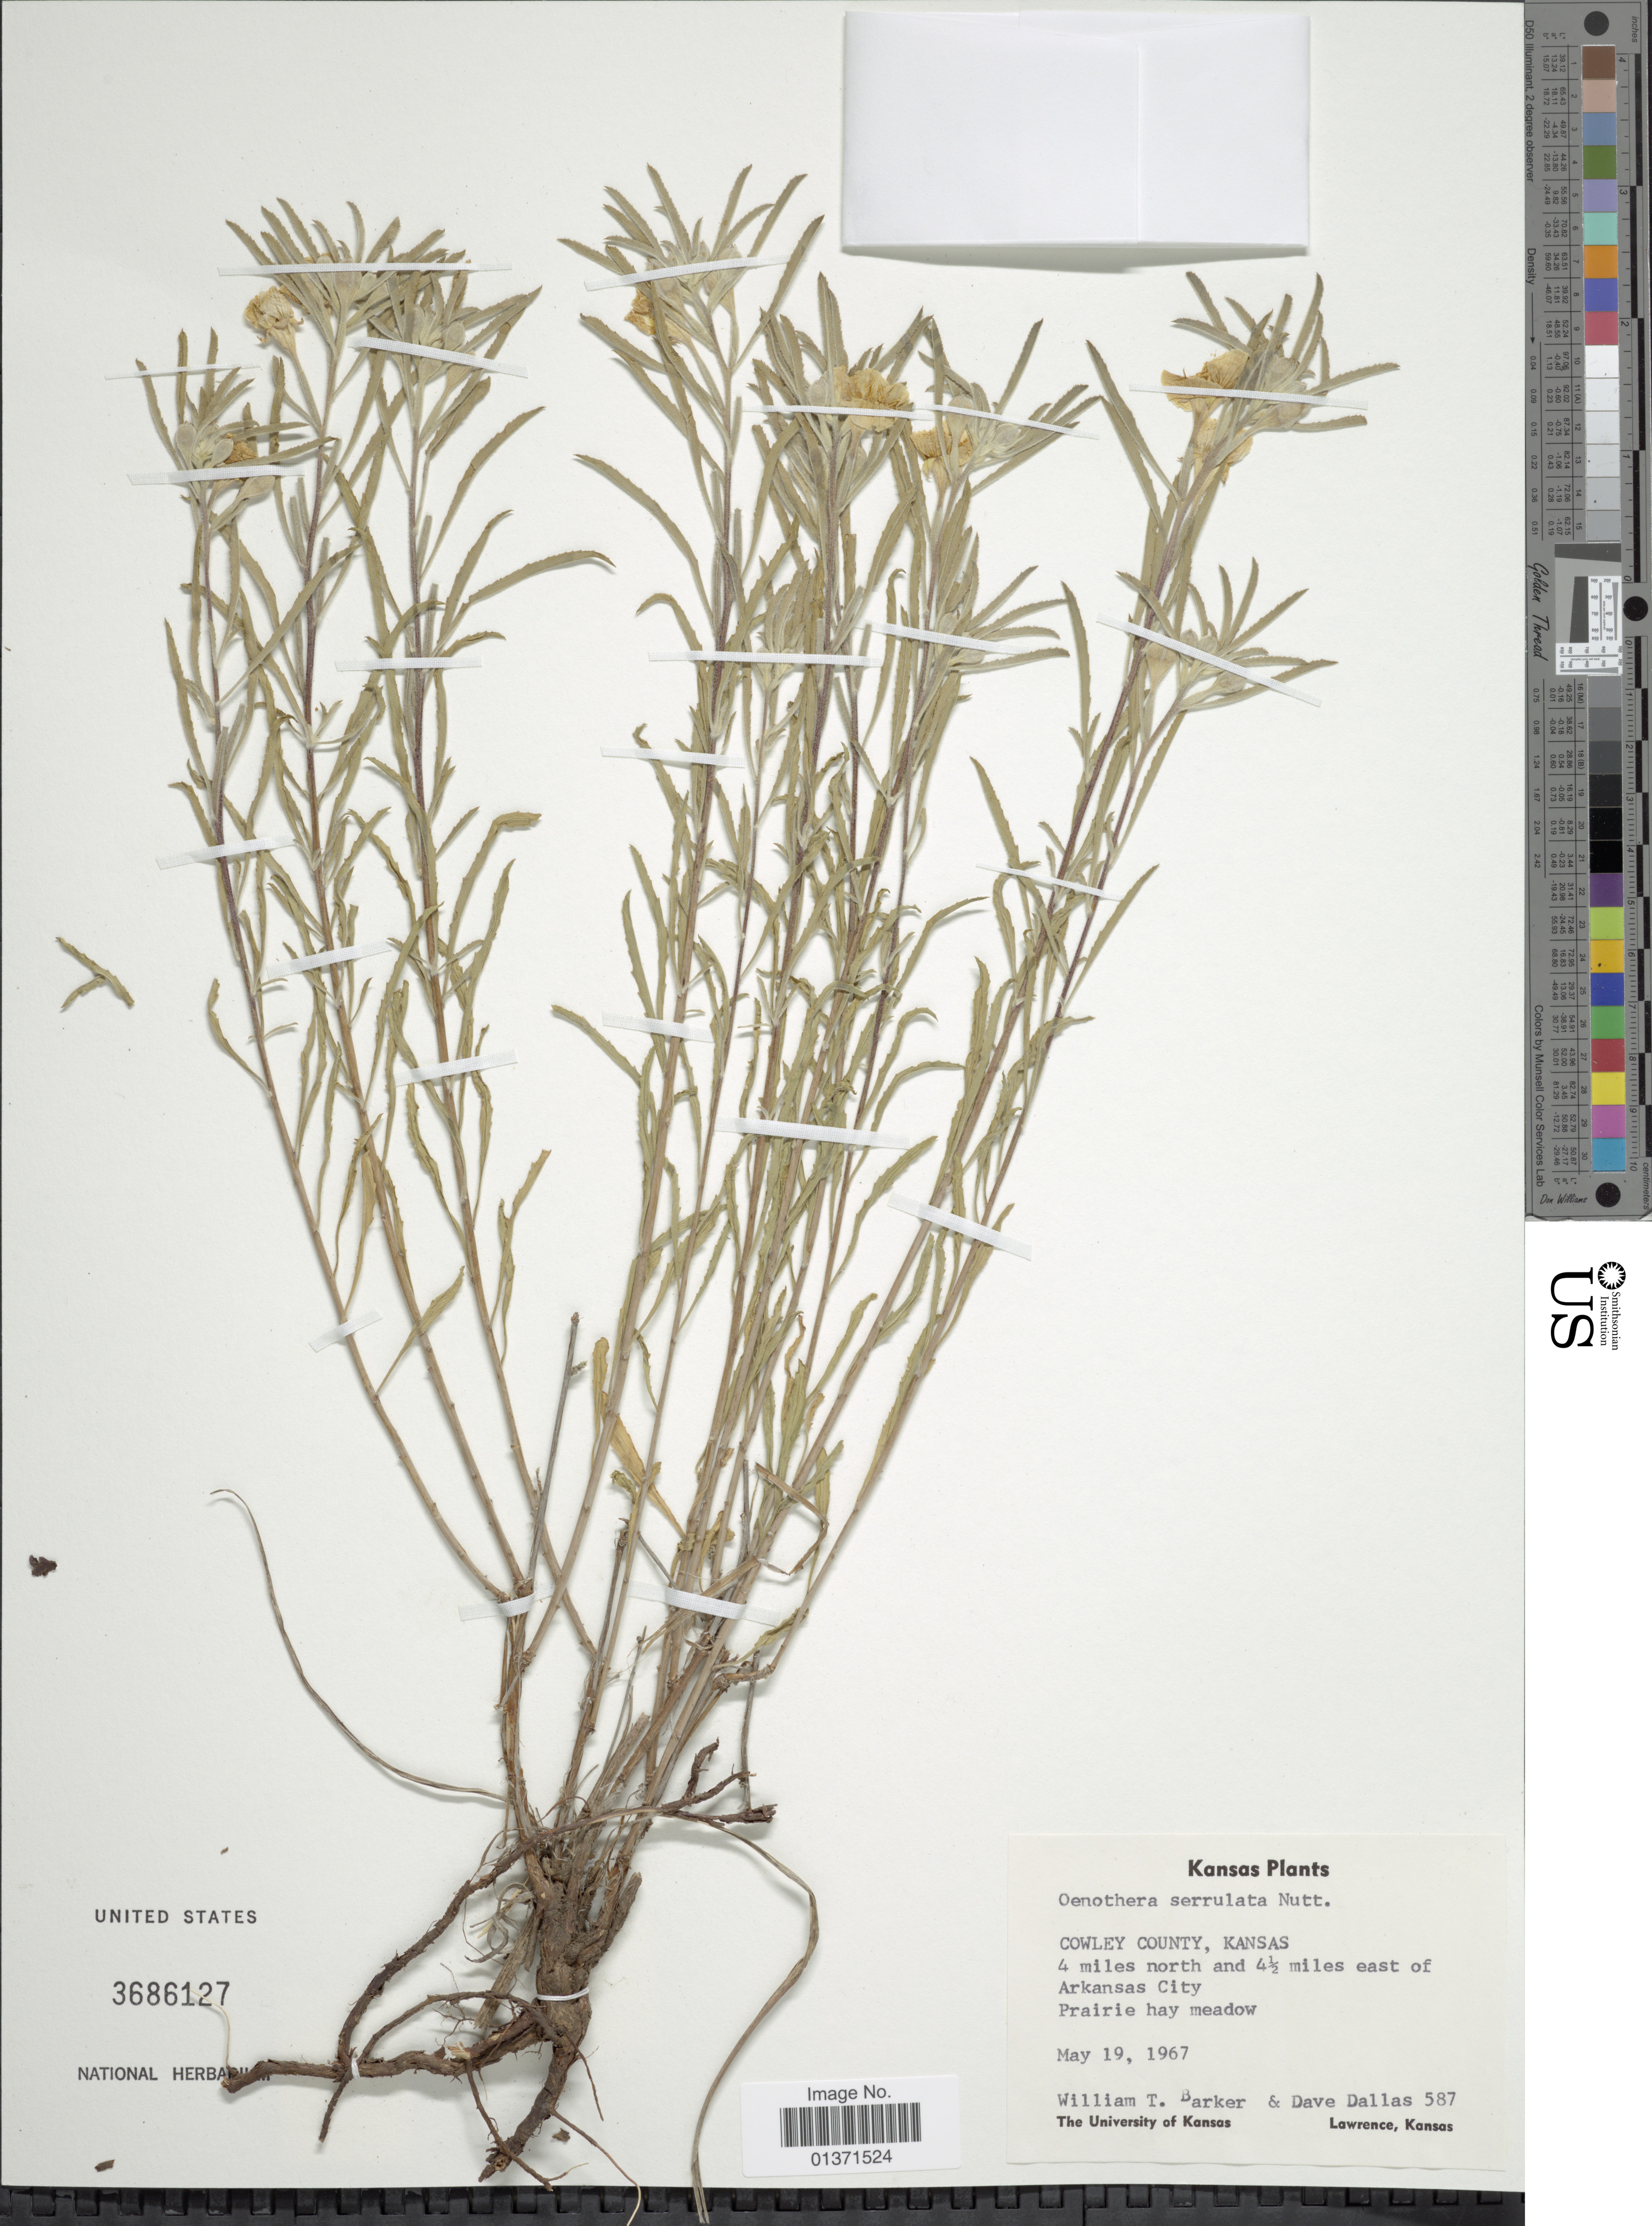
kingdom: Plantae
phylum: Tracheophyta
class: Magnoliopsida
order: Myrtales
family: Onagraceae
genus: Oenothera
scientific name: Oenothera serrulata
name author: Nutt.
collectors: W. T. Barker & D. Dallas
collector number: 587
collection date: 1967-05-19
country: United States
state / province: Kansas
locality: Cowley County, 4 miles north and 4½ miles east of Arkansas City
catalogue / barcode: US 3686127